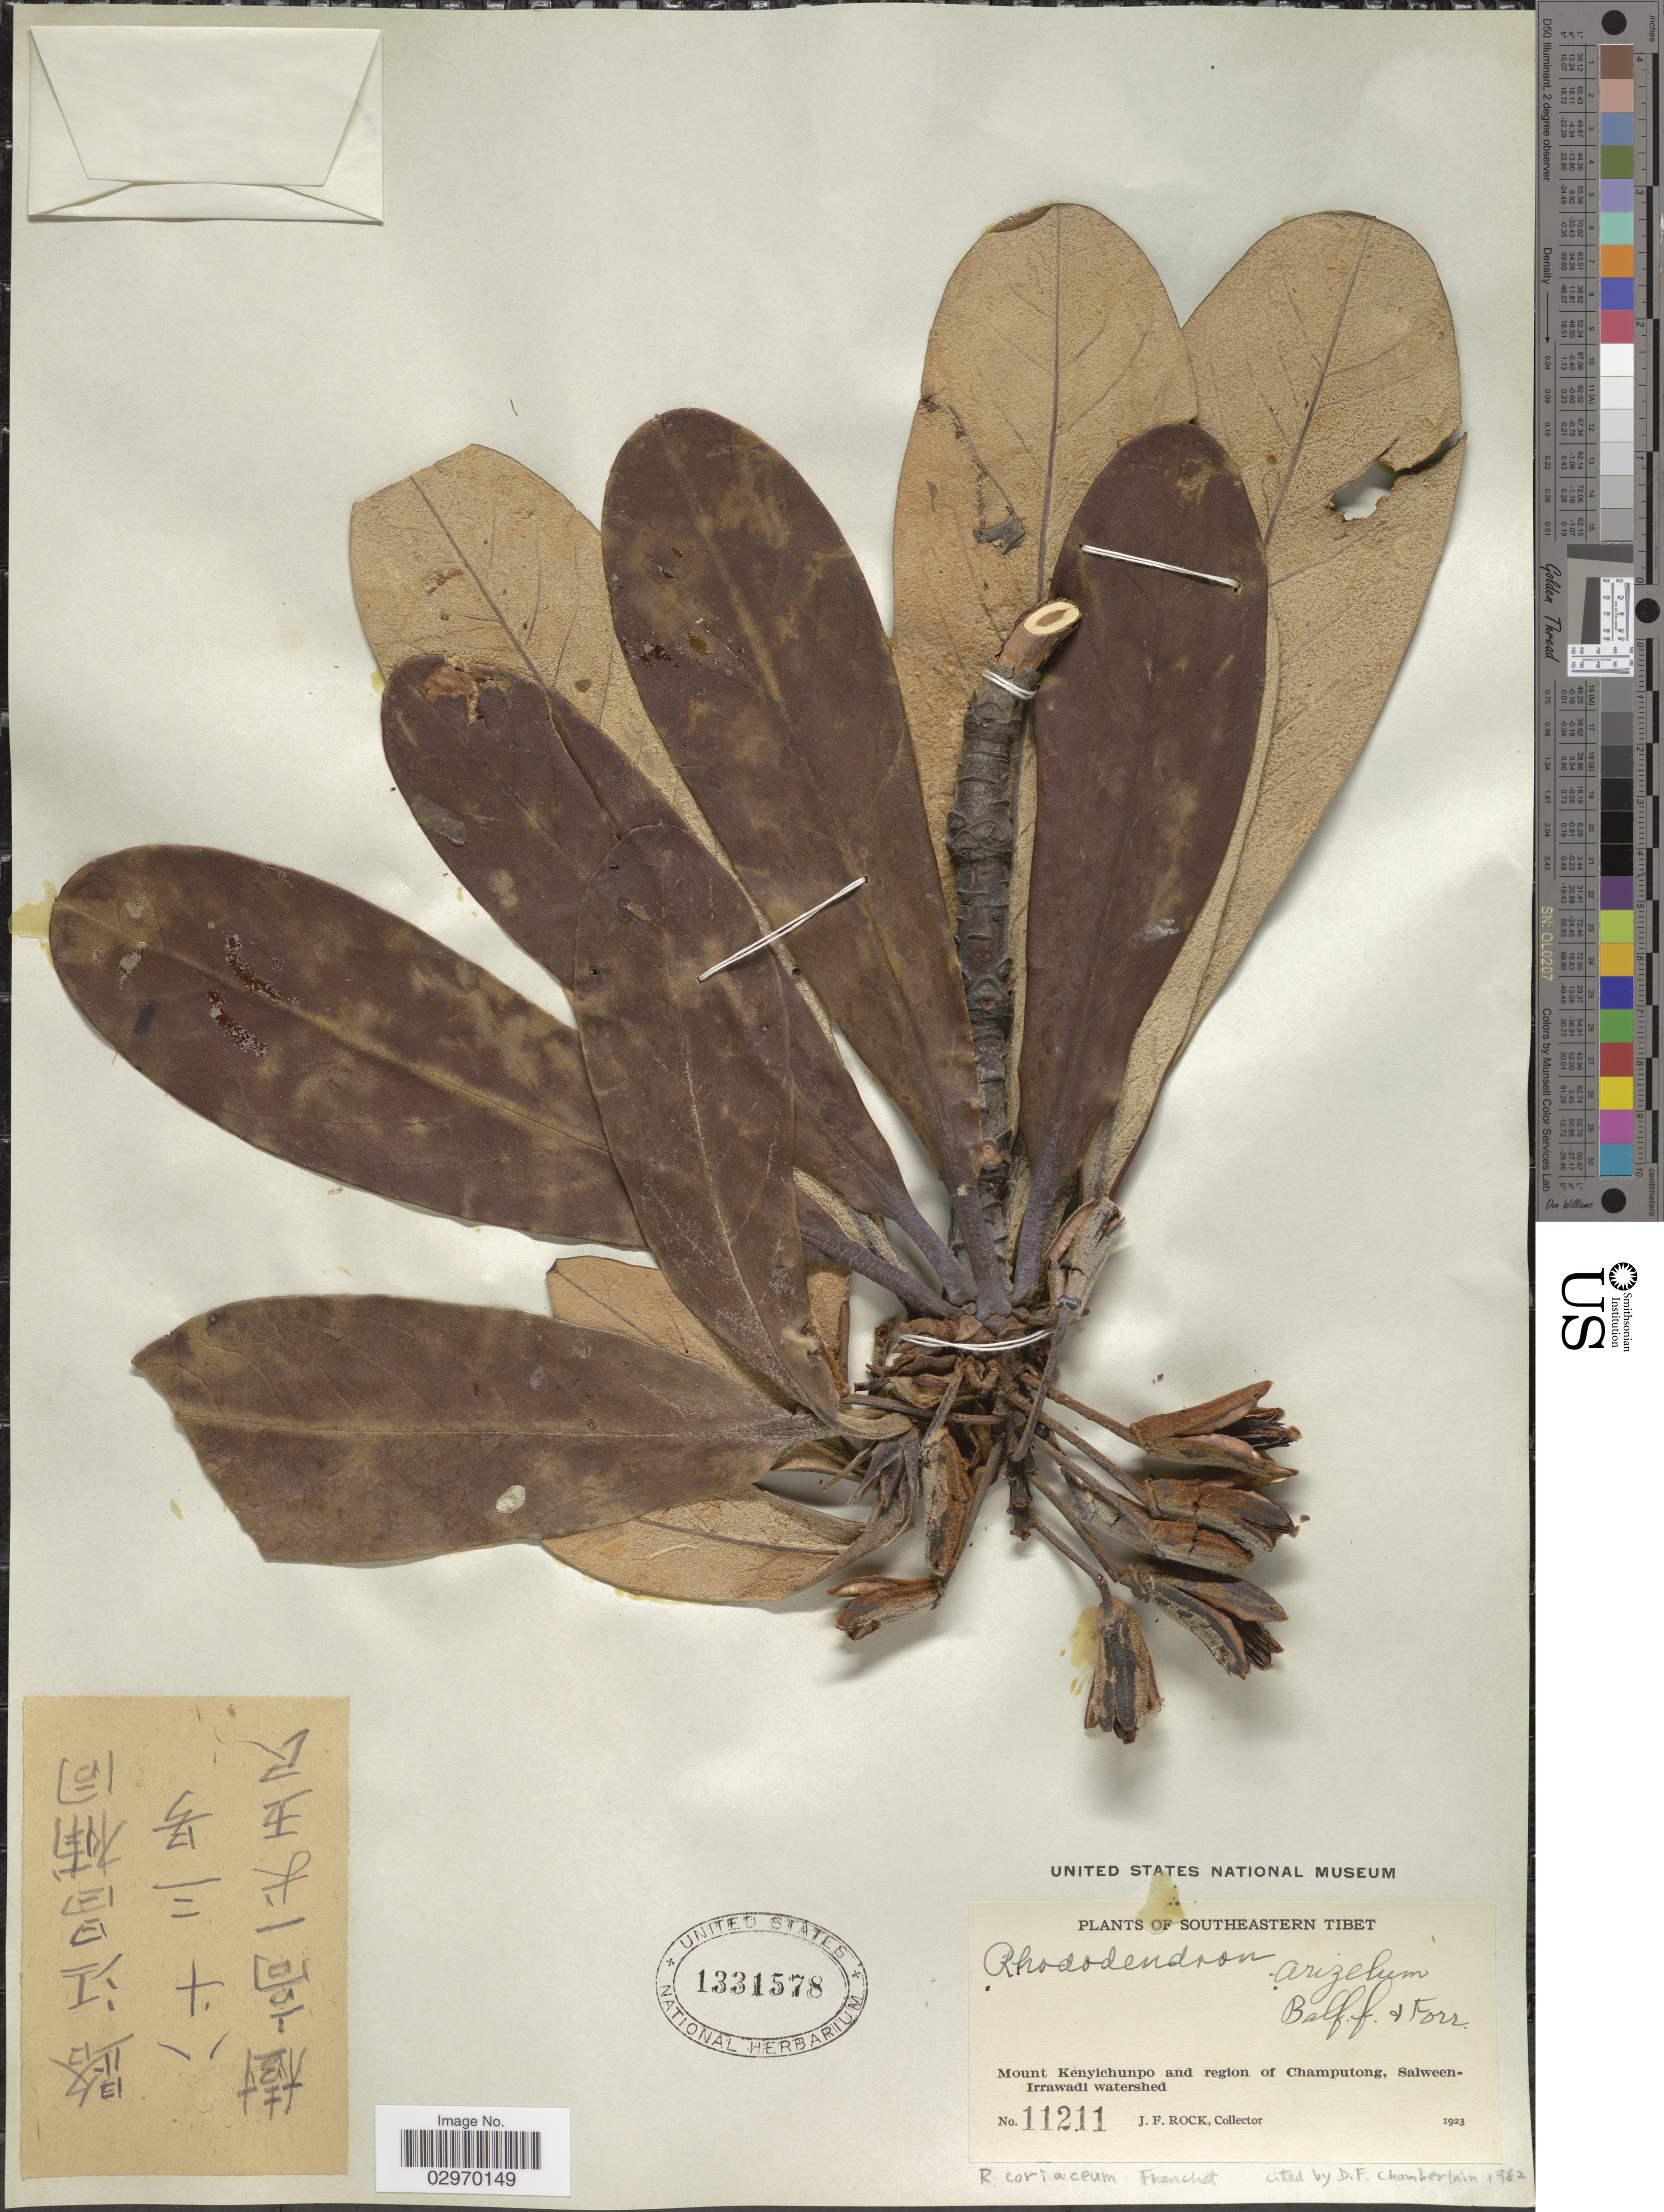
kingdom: Plantae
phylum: Tracheophyta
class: Magnoliopsida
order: Ericales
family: Ericaceae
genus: Rhododendron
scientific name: Rhododendron coriaceum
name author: Franch.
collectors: J. Rock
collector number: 11211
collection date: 1923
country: China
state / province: Xizang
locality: Southeastern Tibet. Mount Kenyichunpo and region of Champutong, Salween-Irrawadi watershed.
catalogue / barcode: US 1331578